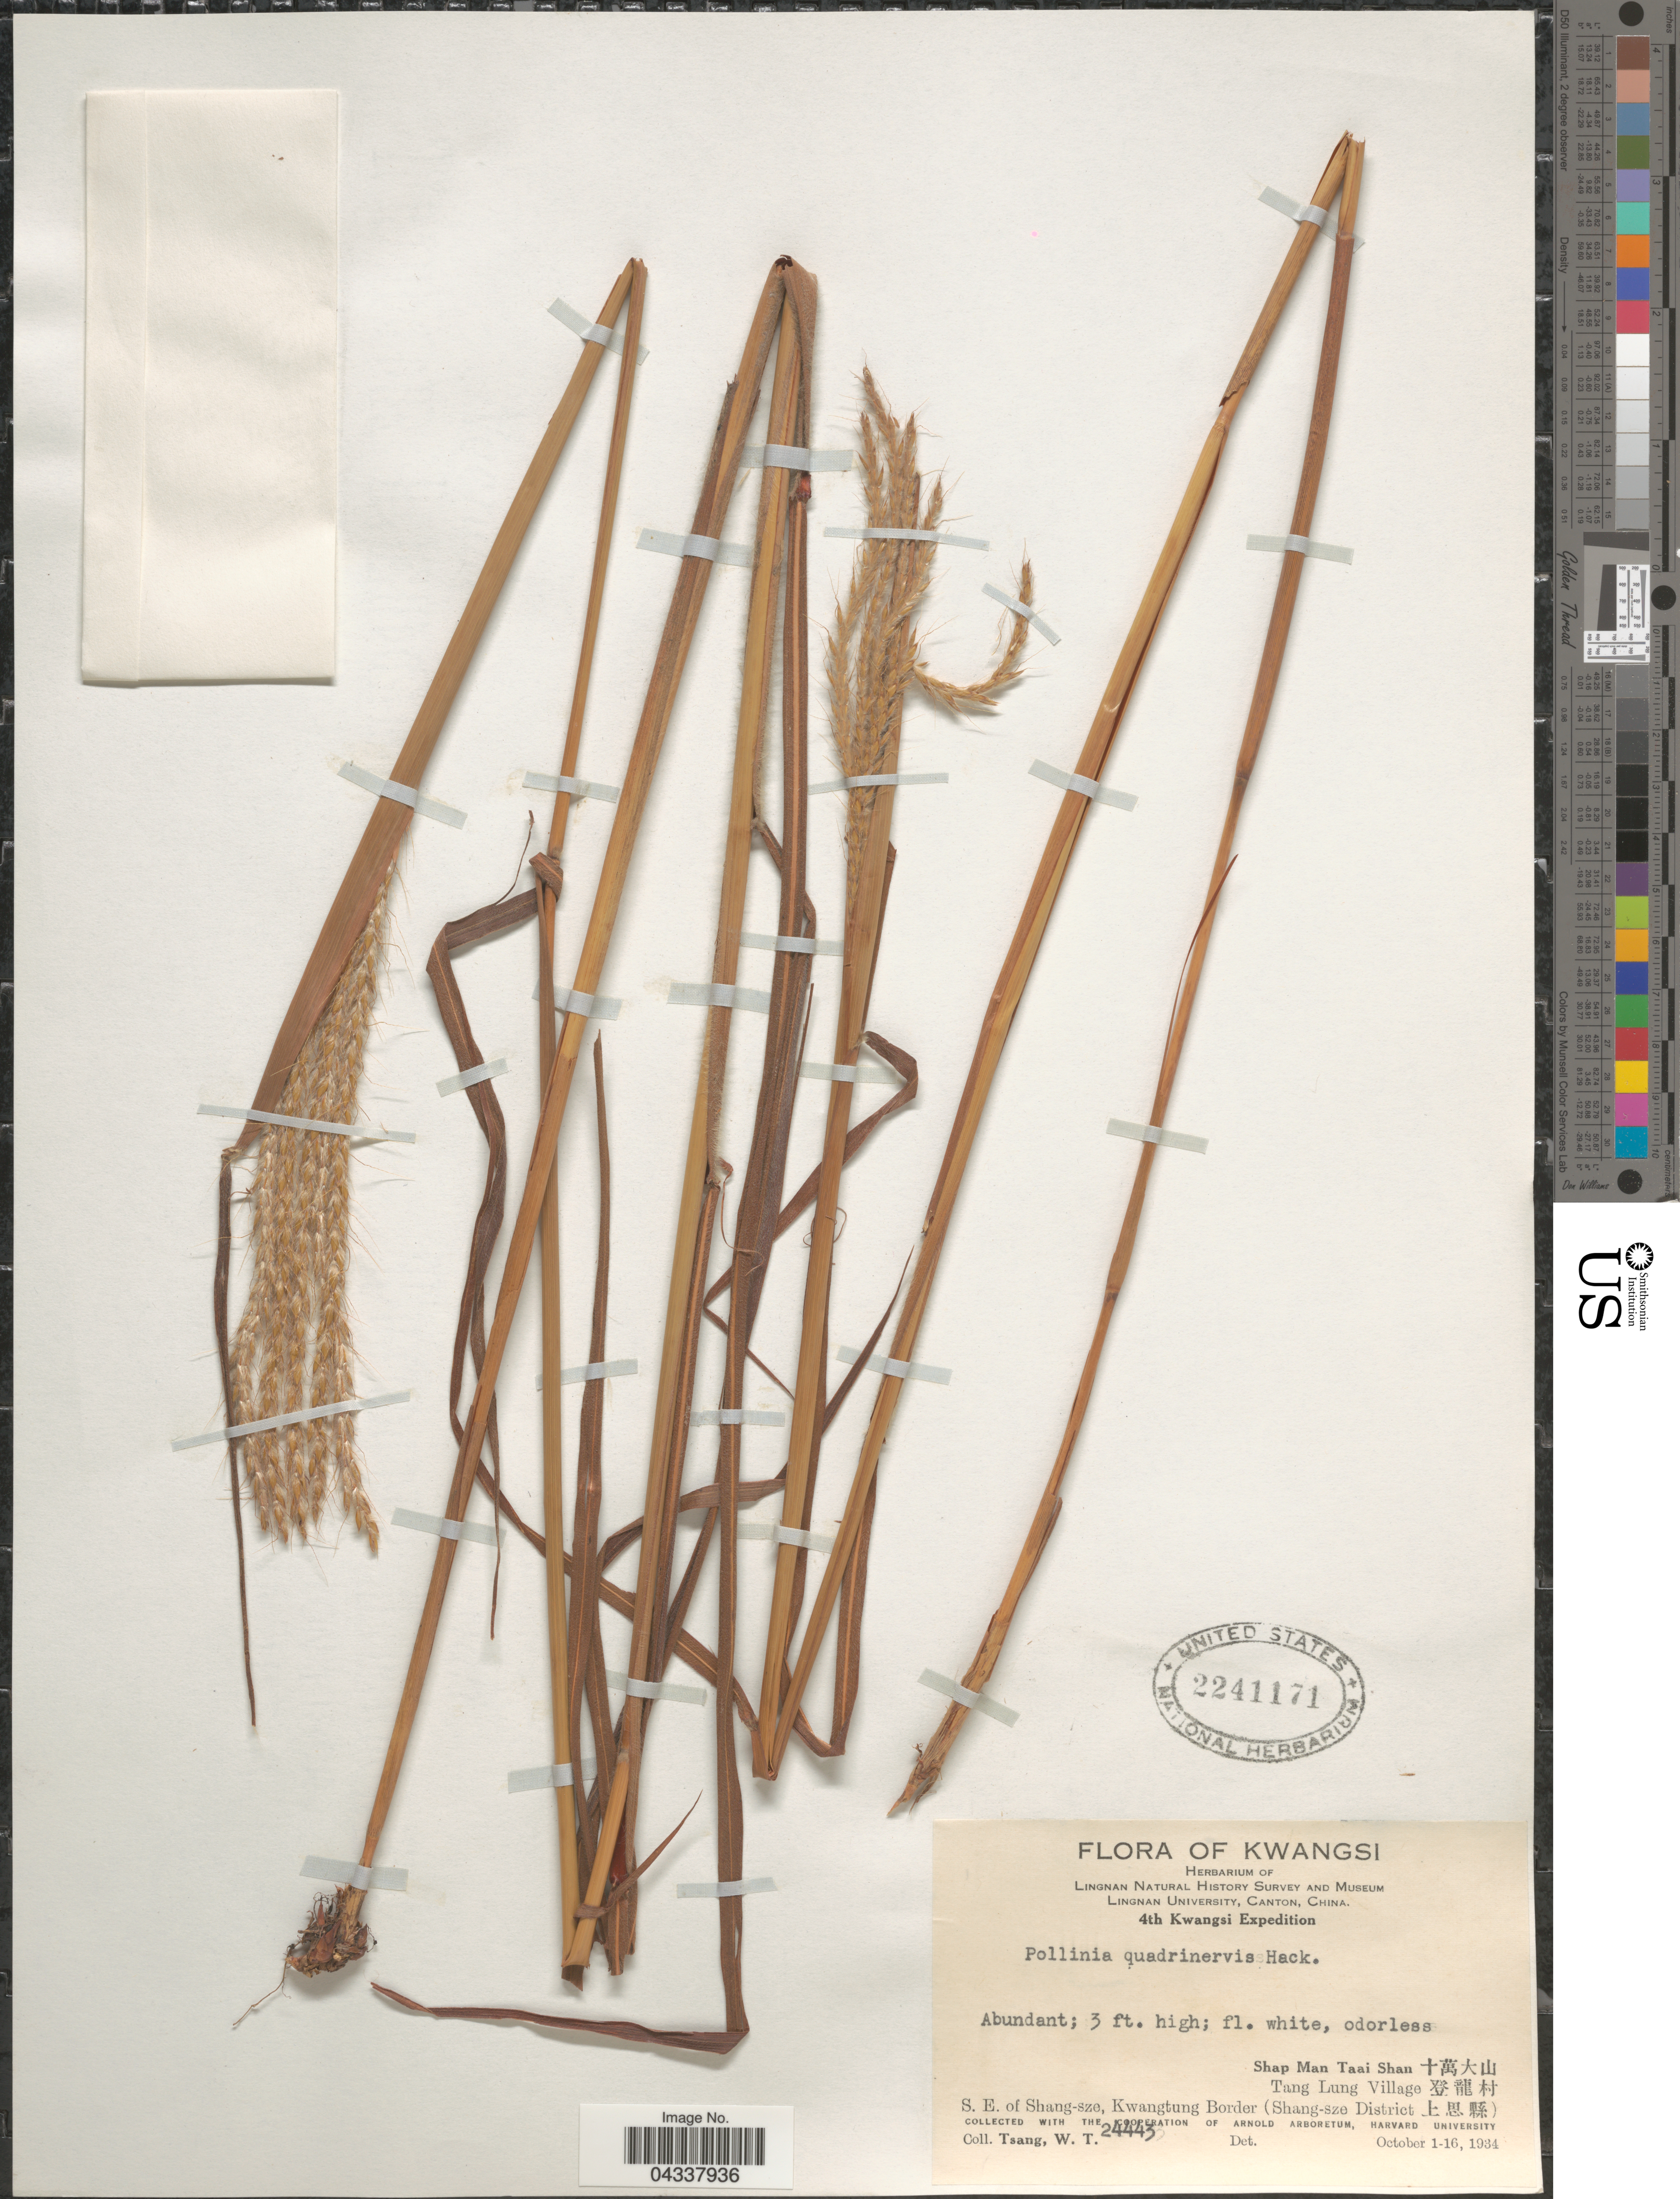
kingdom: Plantae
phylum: Tracheophyta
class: Liliopsida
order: Poales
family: Poaceae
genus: Pseudopogonatherum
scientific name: Pseudopogonatherum quadrinerve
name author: (Hack.) Ohwi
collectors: W. T. Tsang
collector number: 24443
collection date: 1934-10-01/1934-10-16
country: China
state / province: Guangxi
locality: Kwangsi. Lingnan Natural History Survey and Museum Lingnan University, Canton, China. 4th Kwangsi Expedition. Shap Man Taai Shan X. Tang Lung Village X. S. E. of Shang-sze, Kwangtung Border (Shang-sze District X).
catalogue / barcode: US 2241171